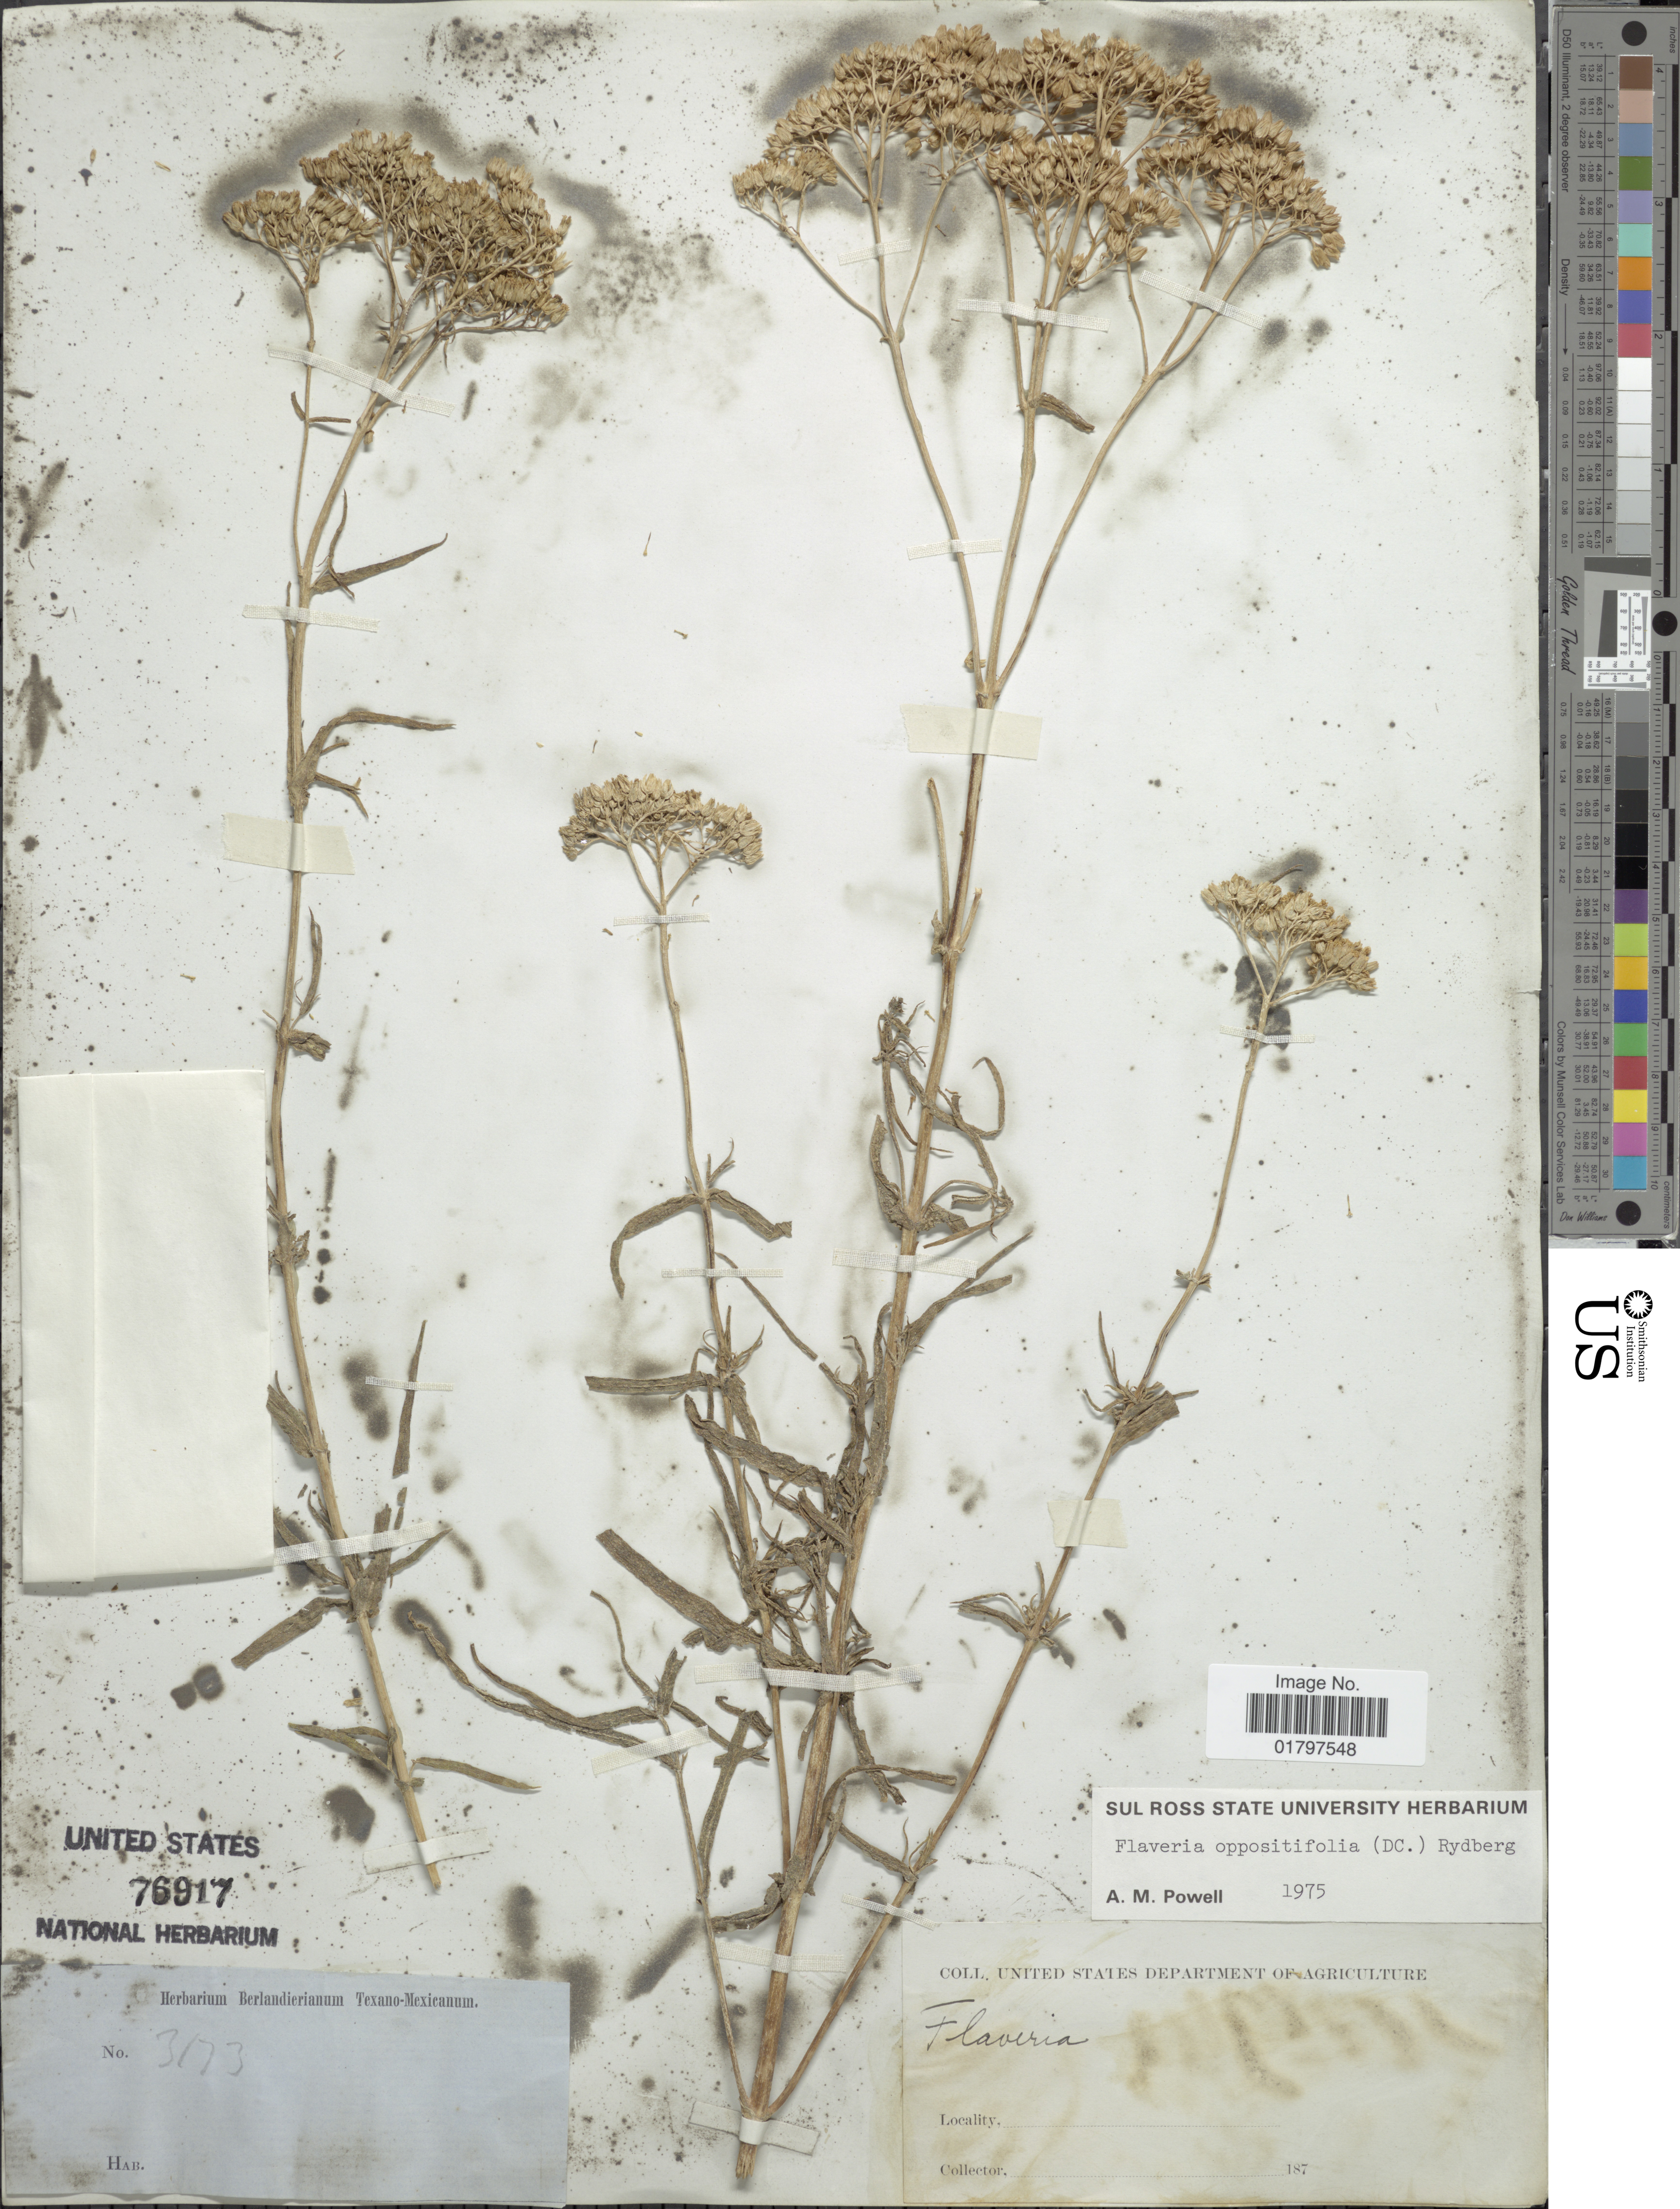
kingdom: Plantae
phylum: Tracheophyta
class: Magnoliopsida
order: Asterales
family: Asteraceae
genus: Flaveria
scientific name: Flaveria oppositifolia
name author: Rydb.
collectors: United States Department of Agriculture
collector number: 3173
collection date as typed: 187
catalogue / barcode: US 76917